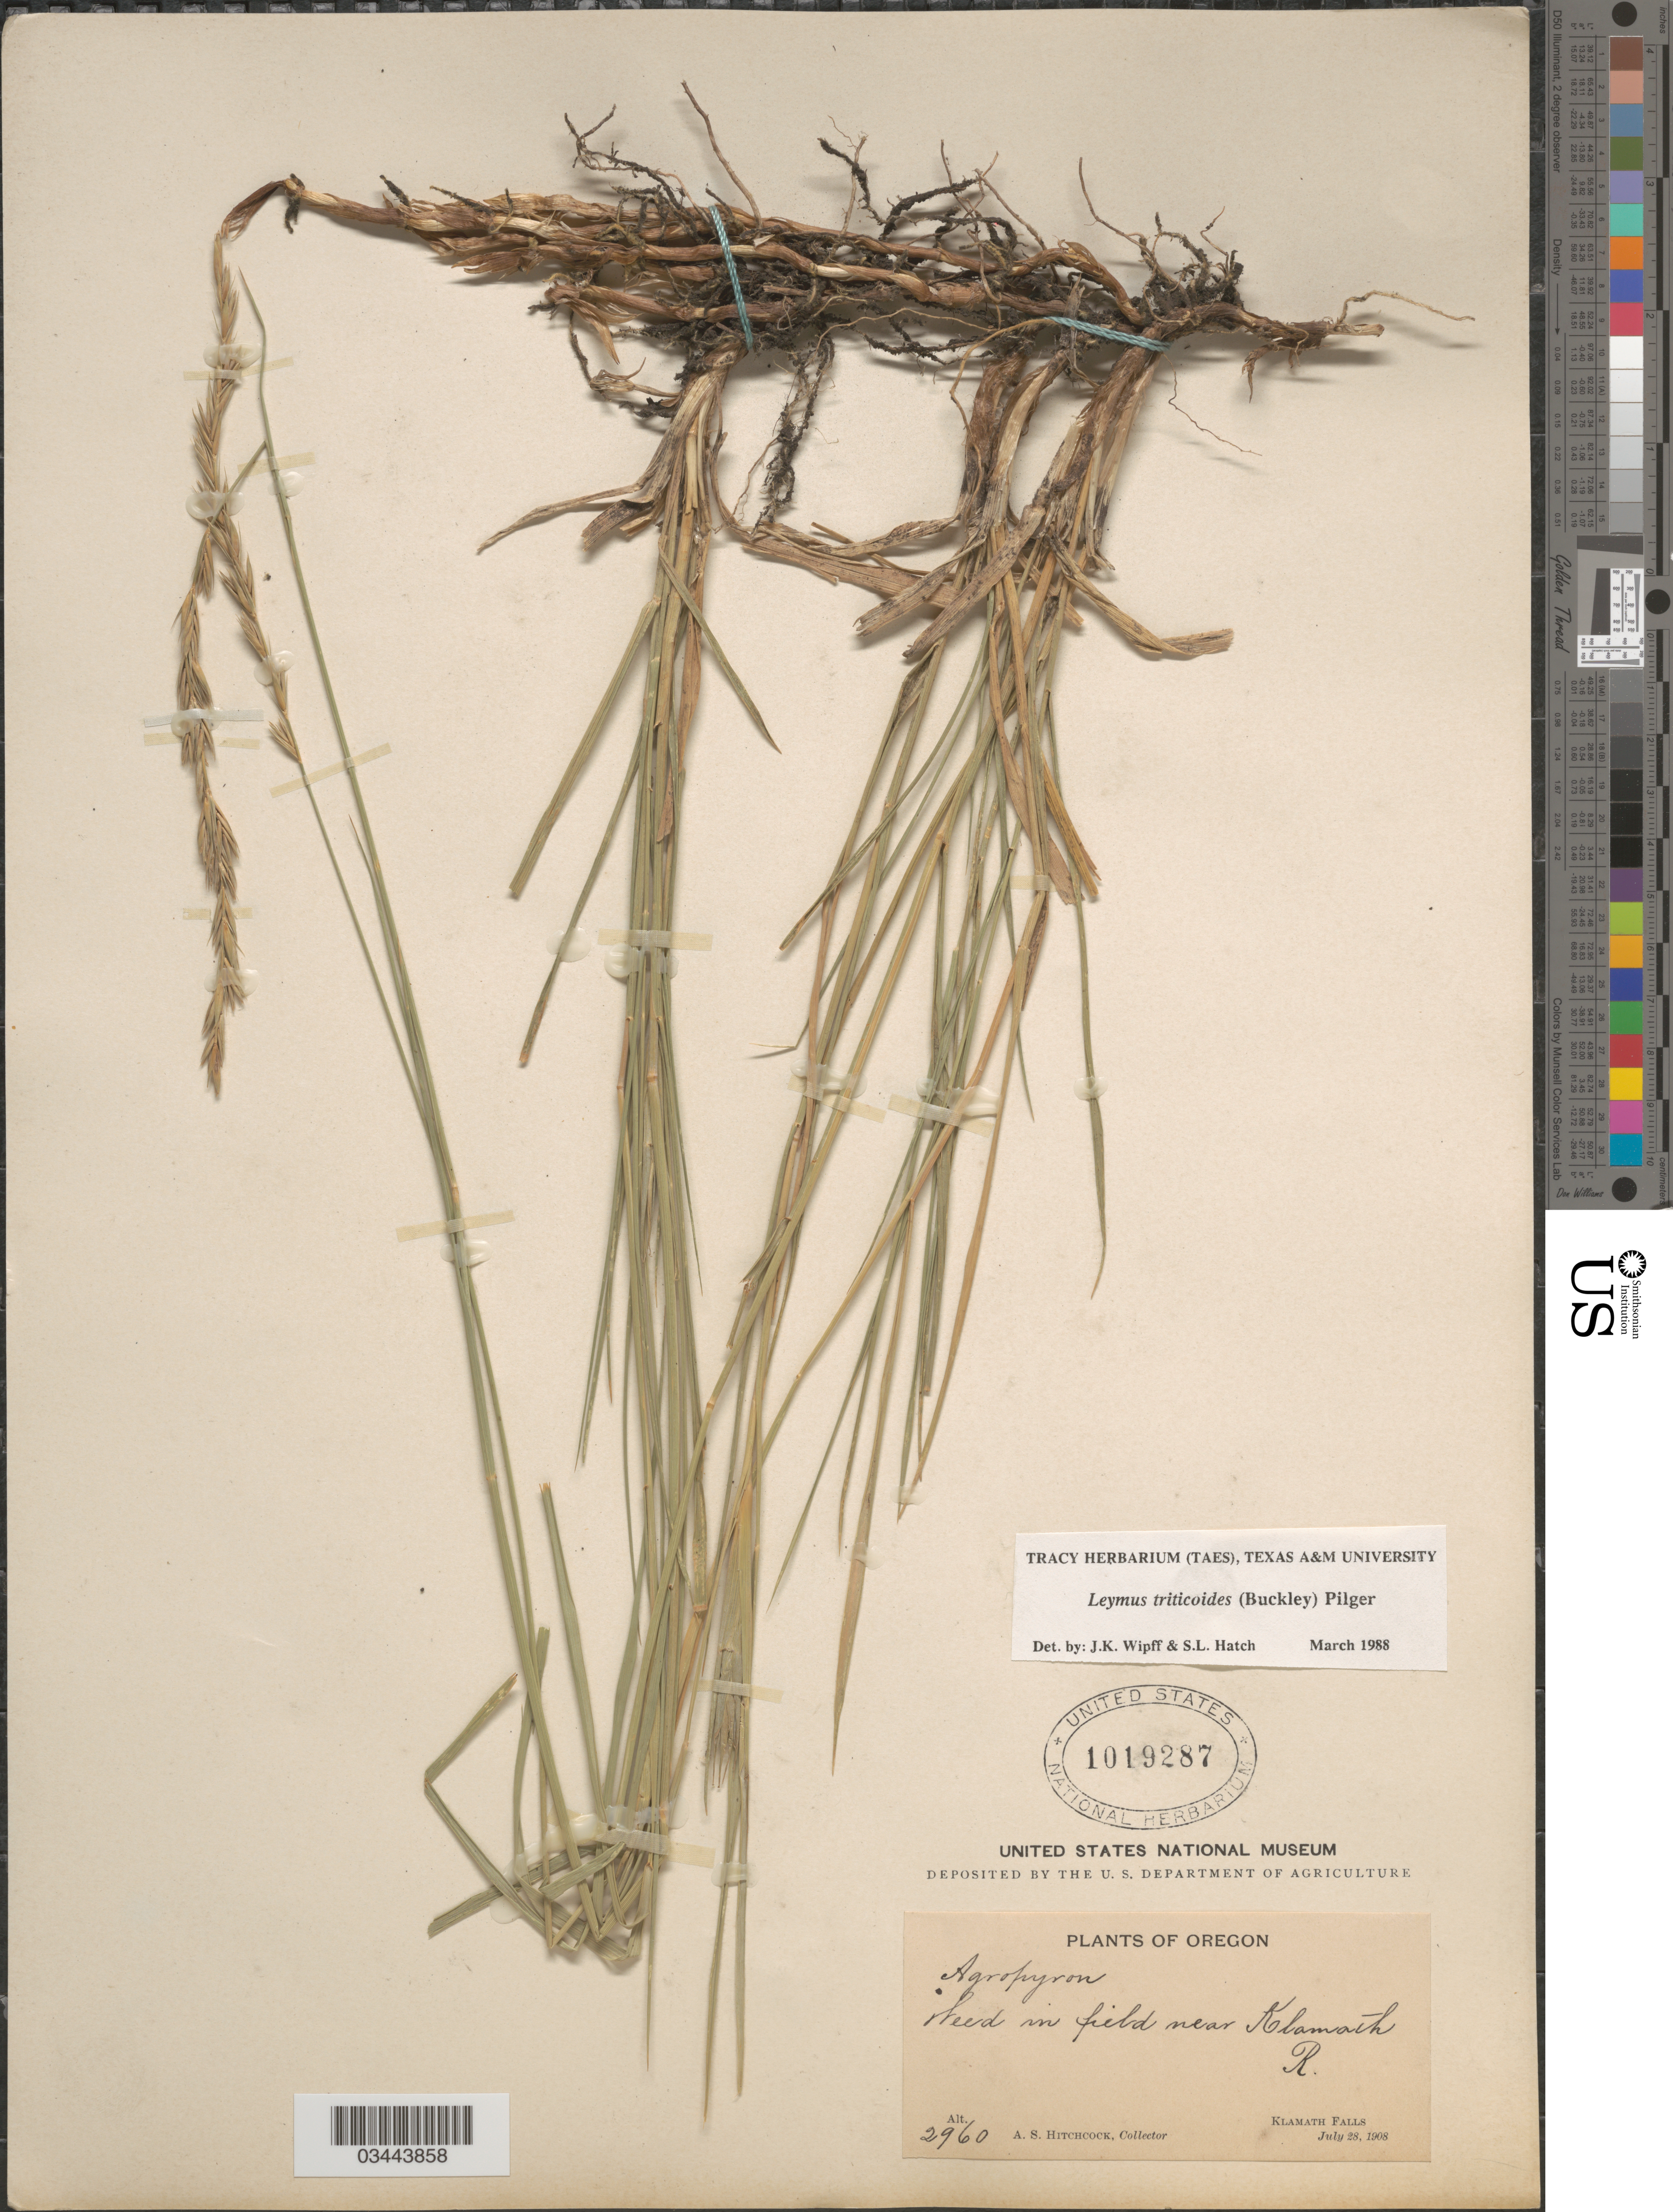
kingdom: Plantae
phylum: Tracheophyta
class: Liliopsida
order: Poales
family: Poaceae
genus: Leymus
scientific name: Leymus triticoides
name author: (Buckley) Pilg.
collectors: A. S. Hitchcock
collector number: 2960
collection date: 1908-07-28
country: United States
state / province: Oregon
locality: Weed in field near Klamath R. Klamath Falls.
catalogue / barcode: US 1019287